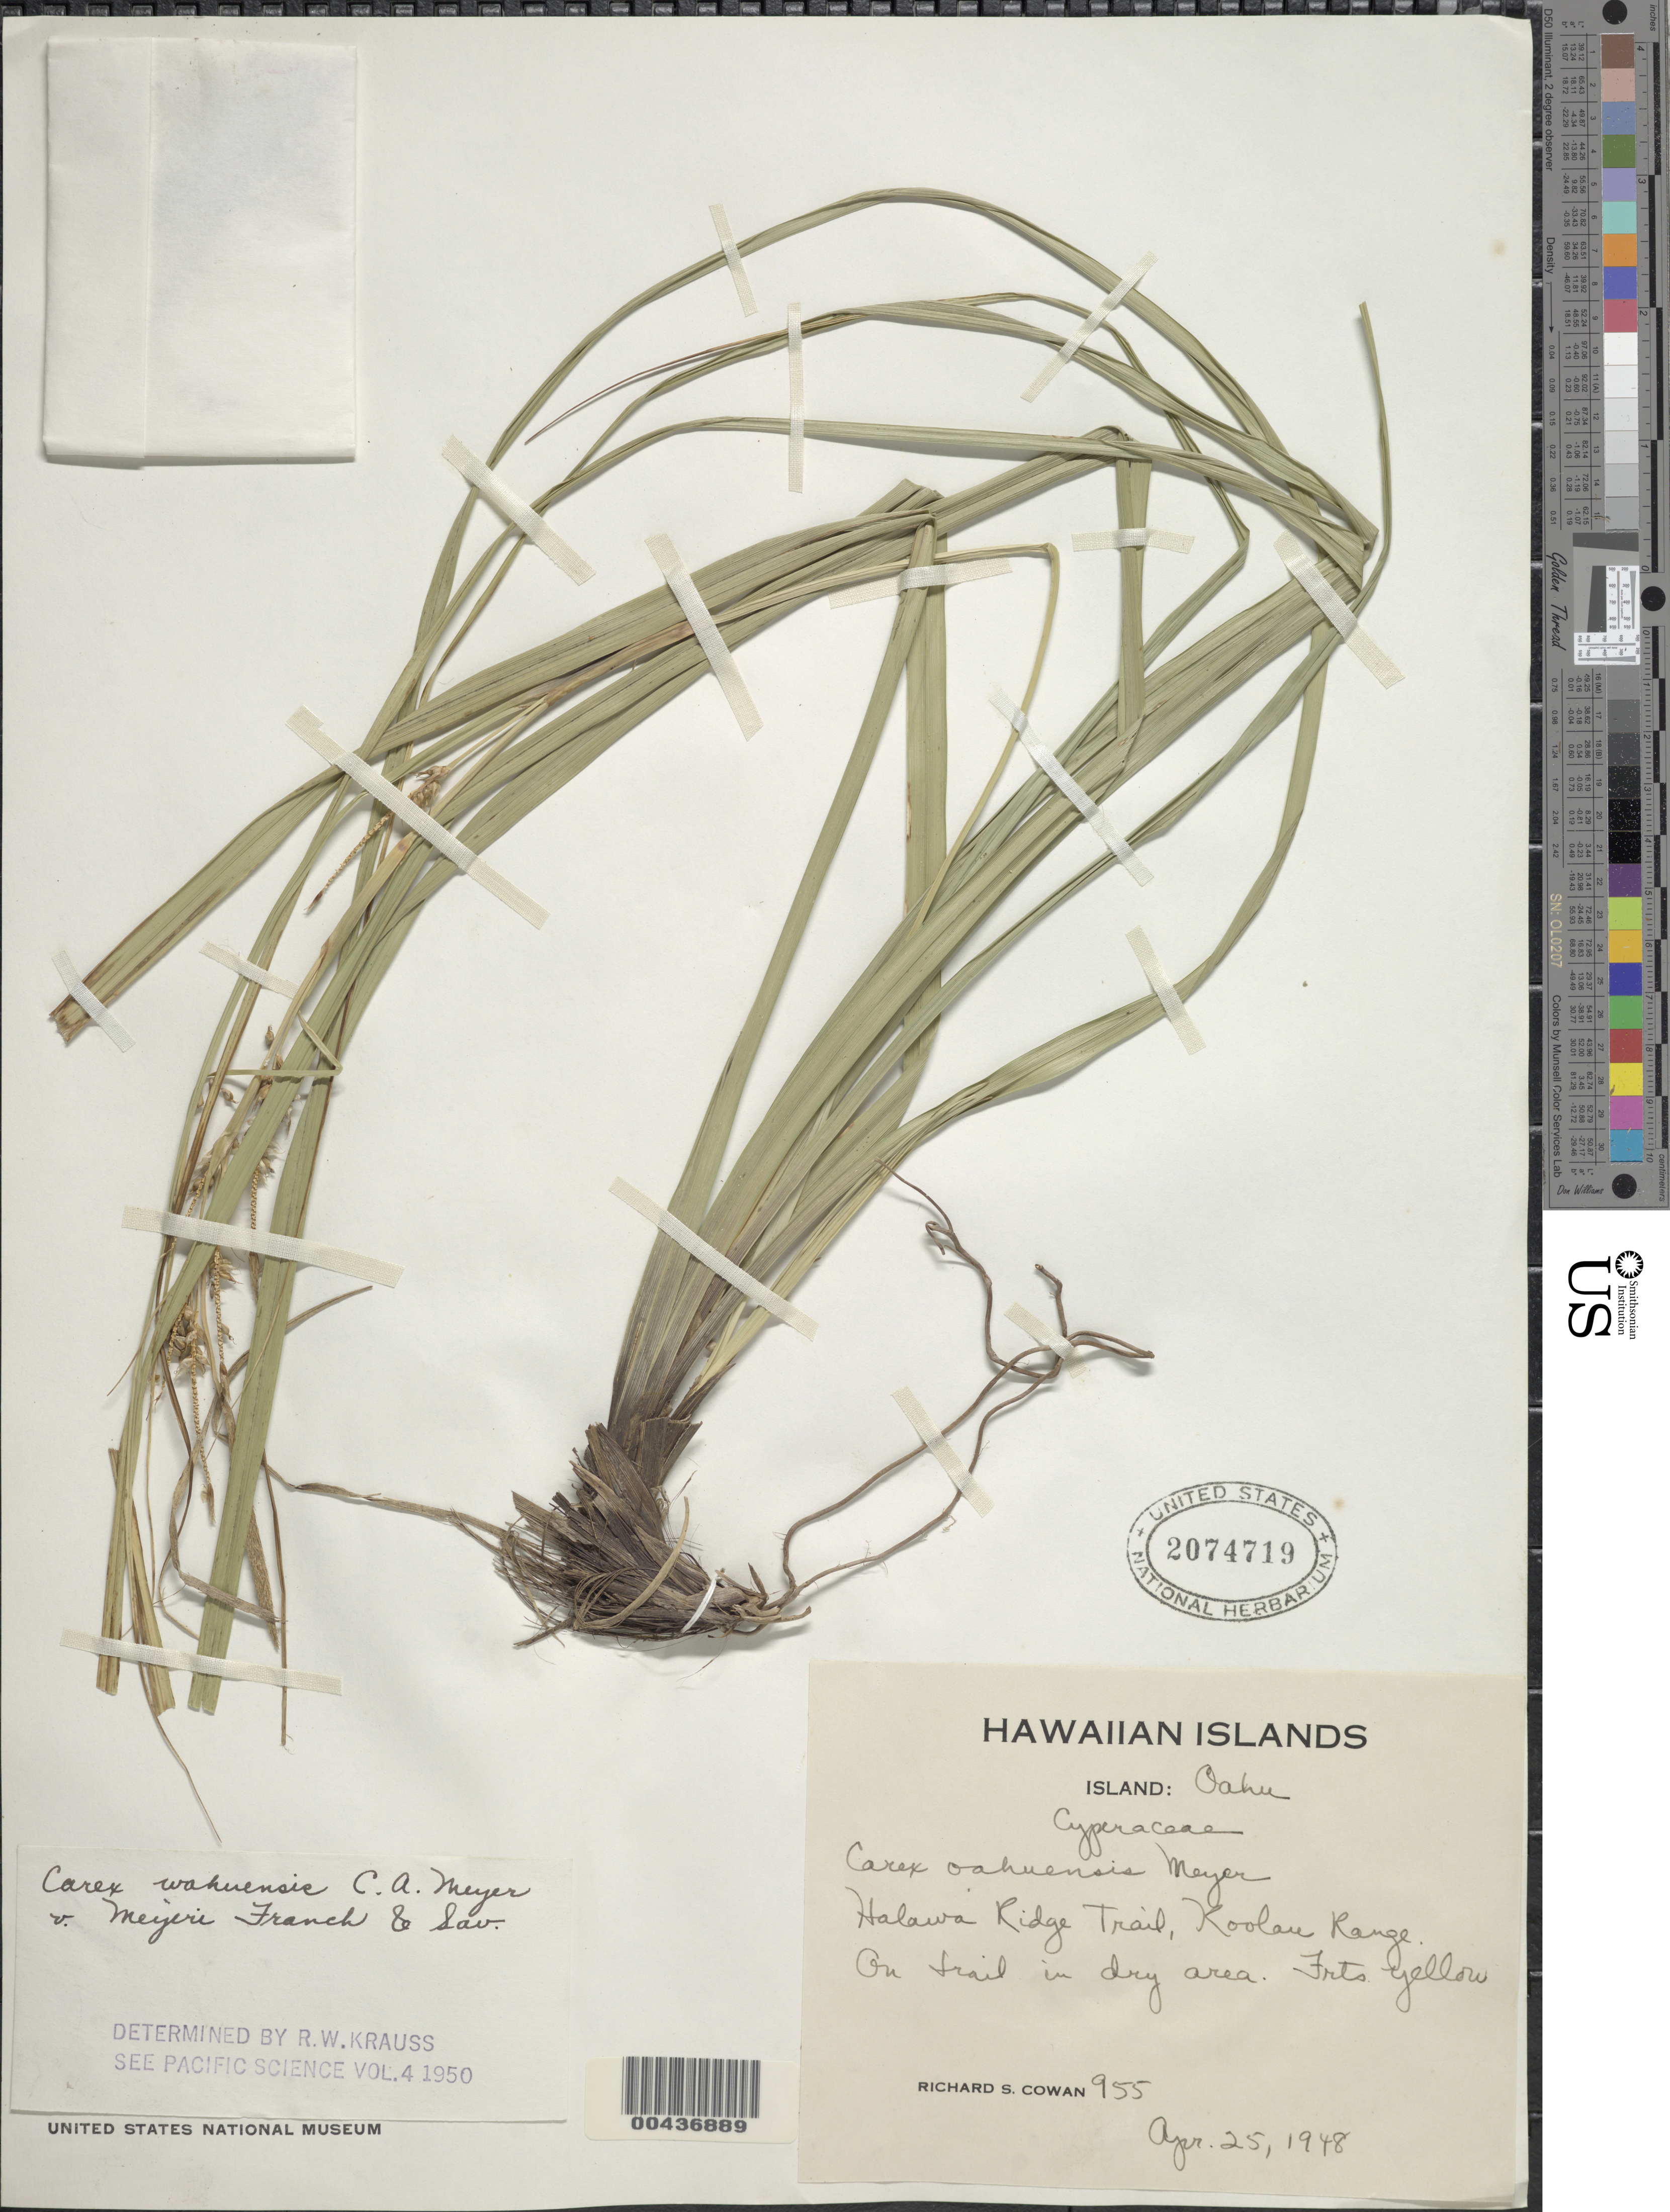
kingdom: Plantae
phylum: Tracheophyta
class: Liliopsida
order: Poales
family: Cyperaceae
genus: Carex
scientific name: Carex wahuensis subsp. wahuensis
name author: C.A. Mey.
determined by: Wagner, W. L., (BOT), Smithsonian Institution - National Museum of Natural History (UNITED STATES)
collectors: R. S. Cowan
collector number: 955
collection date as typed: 25 Apr 1948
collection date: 1948-04-25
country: United States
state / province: Hawaii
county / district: Honolulu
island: Oahu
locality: Halawa Ridge Trail, Koolau Range, Oahu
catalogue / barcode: US 2074719